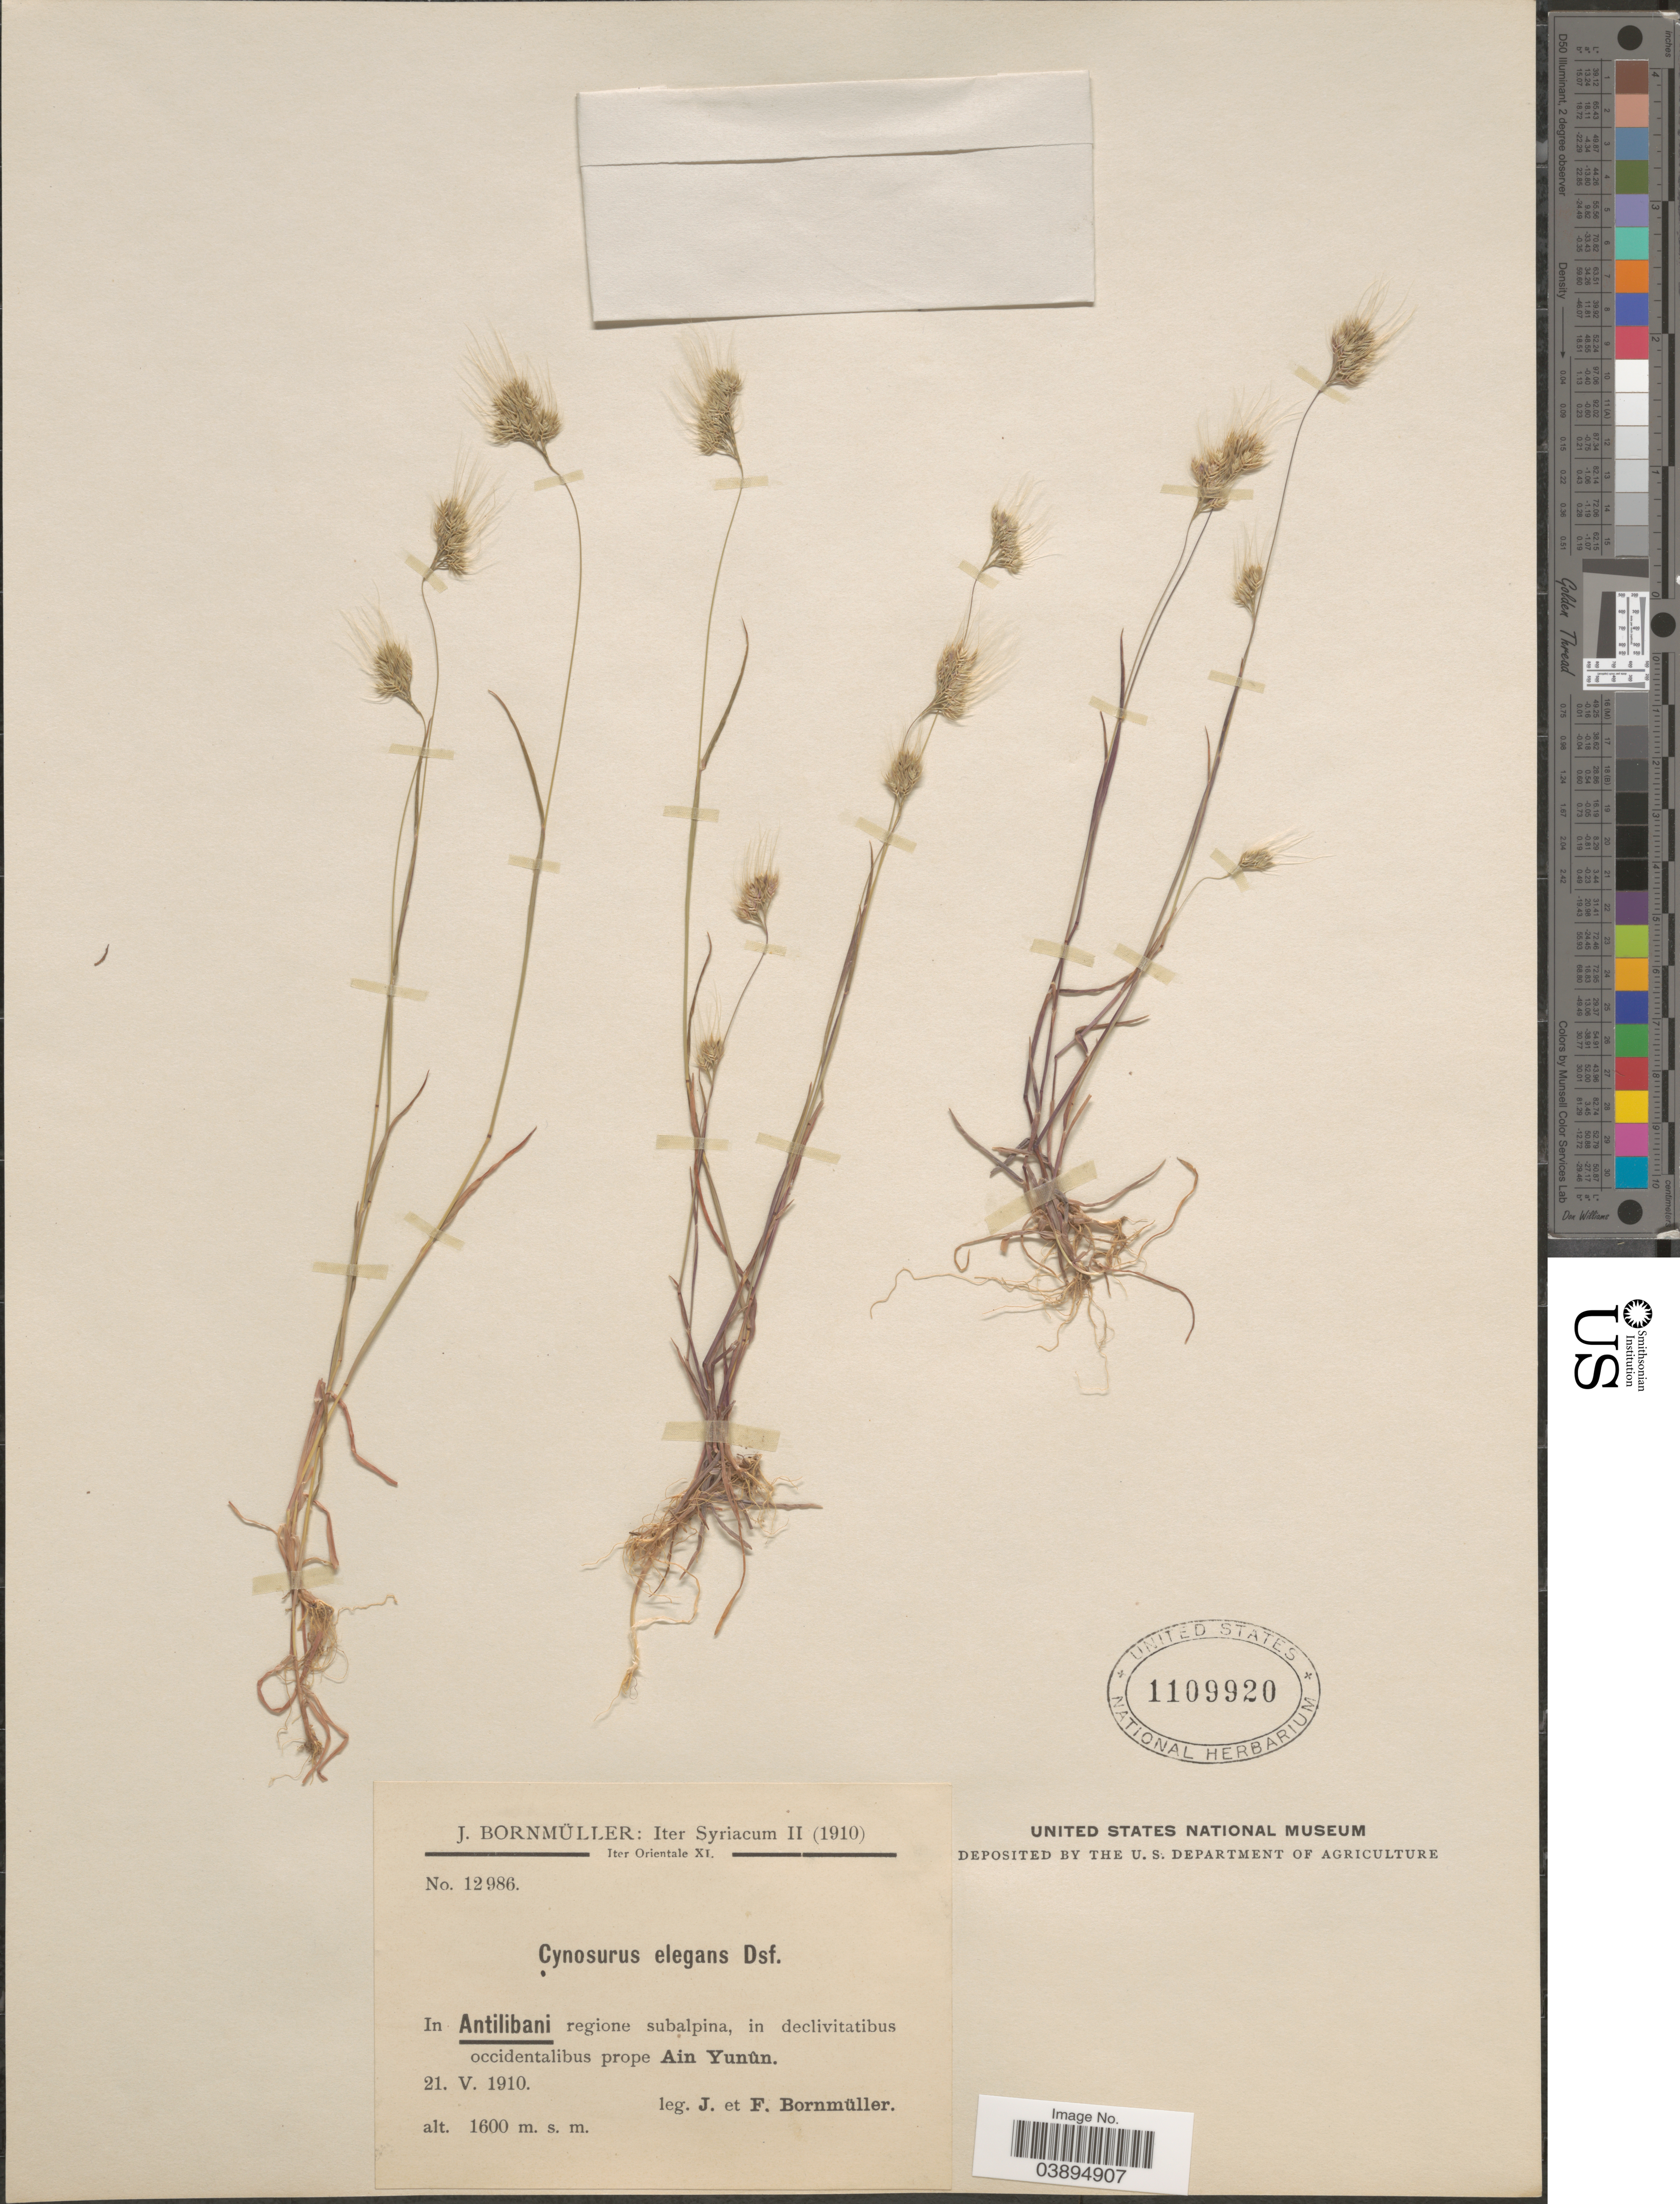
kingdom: Plantae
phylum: Tracheophyta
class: Liliopsida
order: Poales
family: Poaceae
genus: Cynosurus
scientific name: Cynosurus elegans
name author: Desf.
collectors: J. Bornmüller & F. Bornmüller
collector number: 12986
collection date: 1910-05-21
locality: Iter Syriacum. Iter Orientale. In Antilibani regione subalpine, in declivitatibus occidentalibus prope Ain Yunûn.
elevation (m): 1600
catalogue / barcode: US 1109920